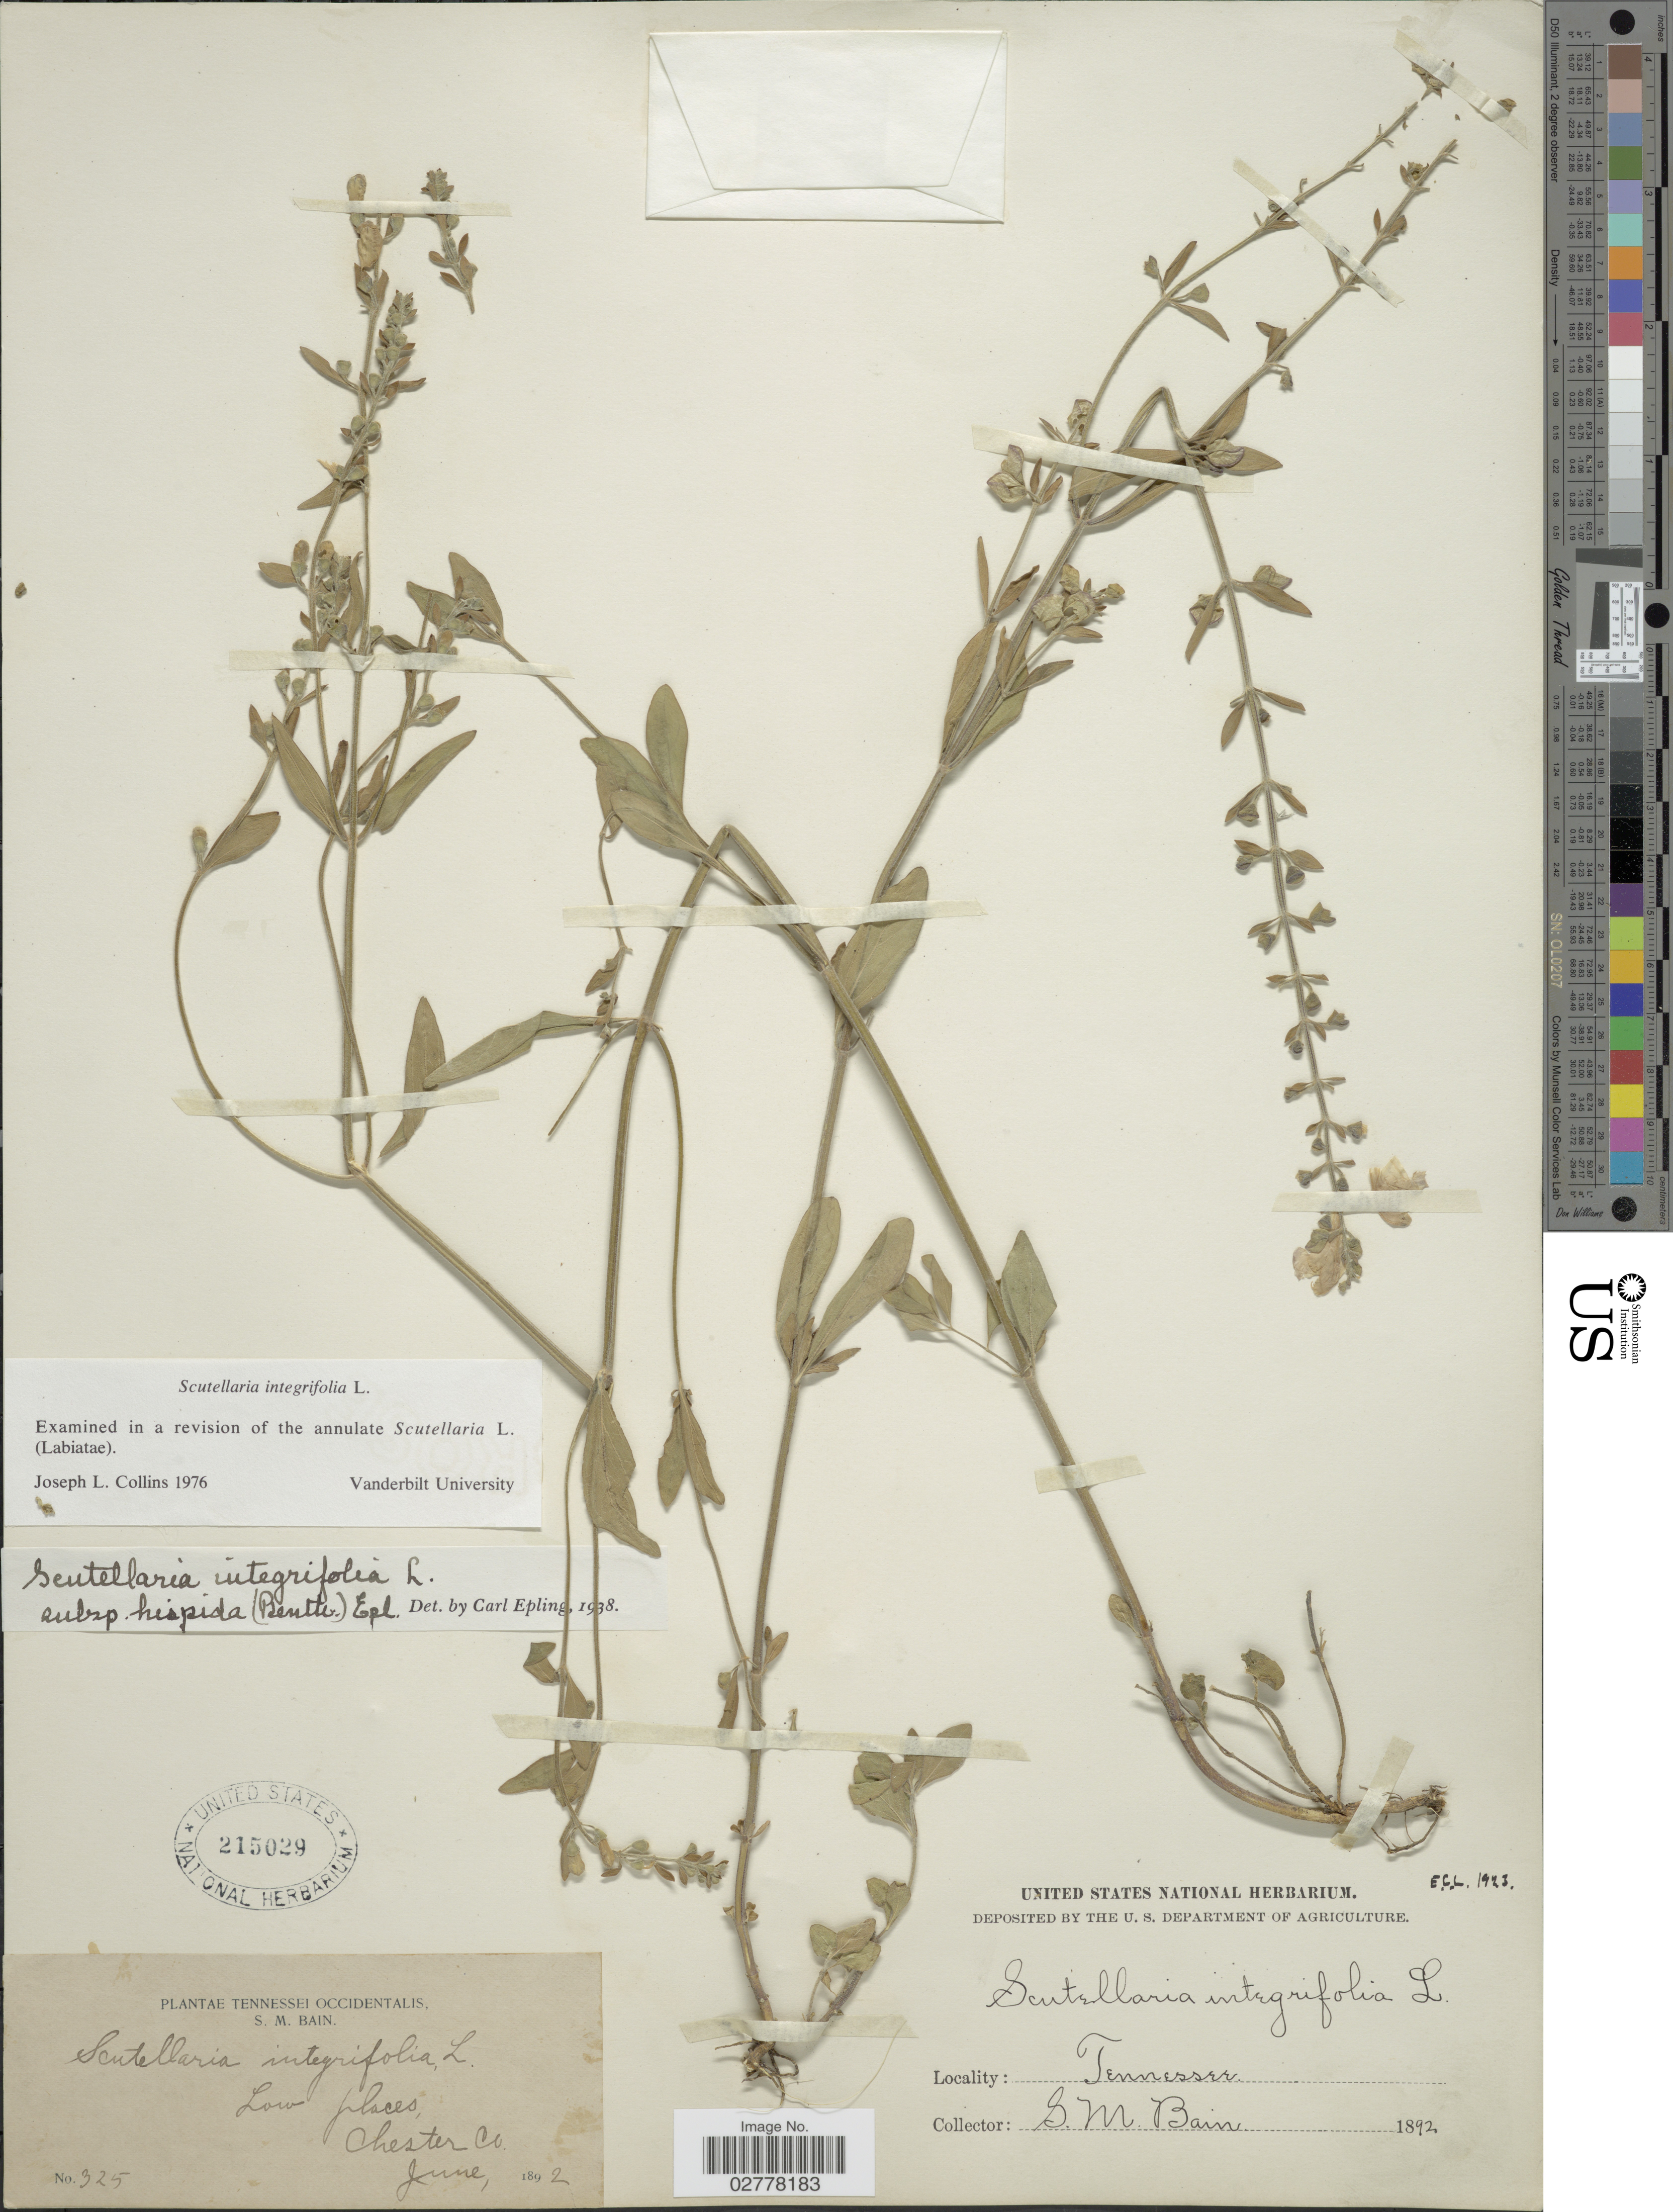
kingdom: Plantae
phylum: Tracheophyta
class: Magnoliopsida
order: Lamiales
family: Lamiaceae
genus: Scutellaria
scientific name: Scutellaria integrifolia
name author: L.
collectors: S. M. Bain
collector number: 325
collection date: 1892-06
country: United States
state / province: Tennessee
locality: Tennessei Occidentalis. Low places, Chester Co.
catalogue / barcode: US 215029